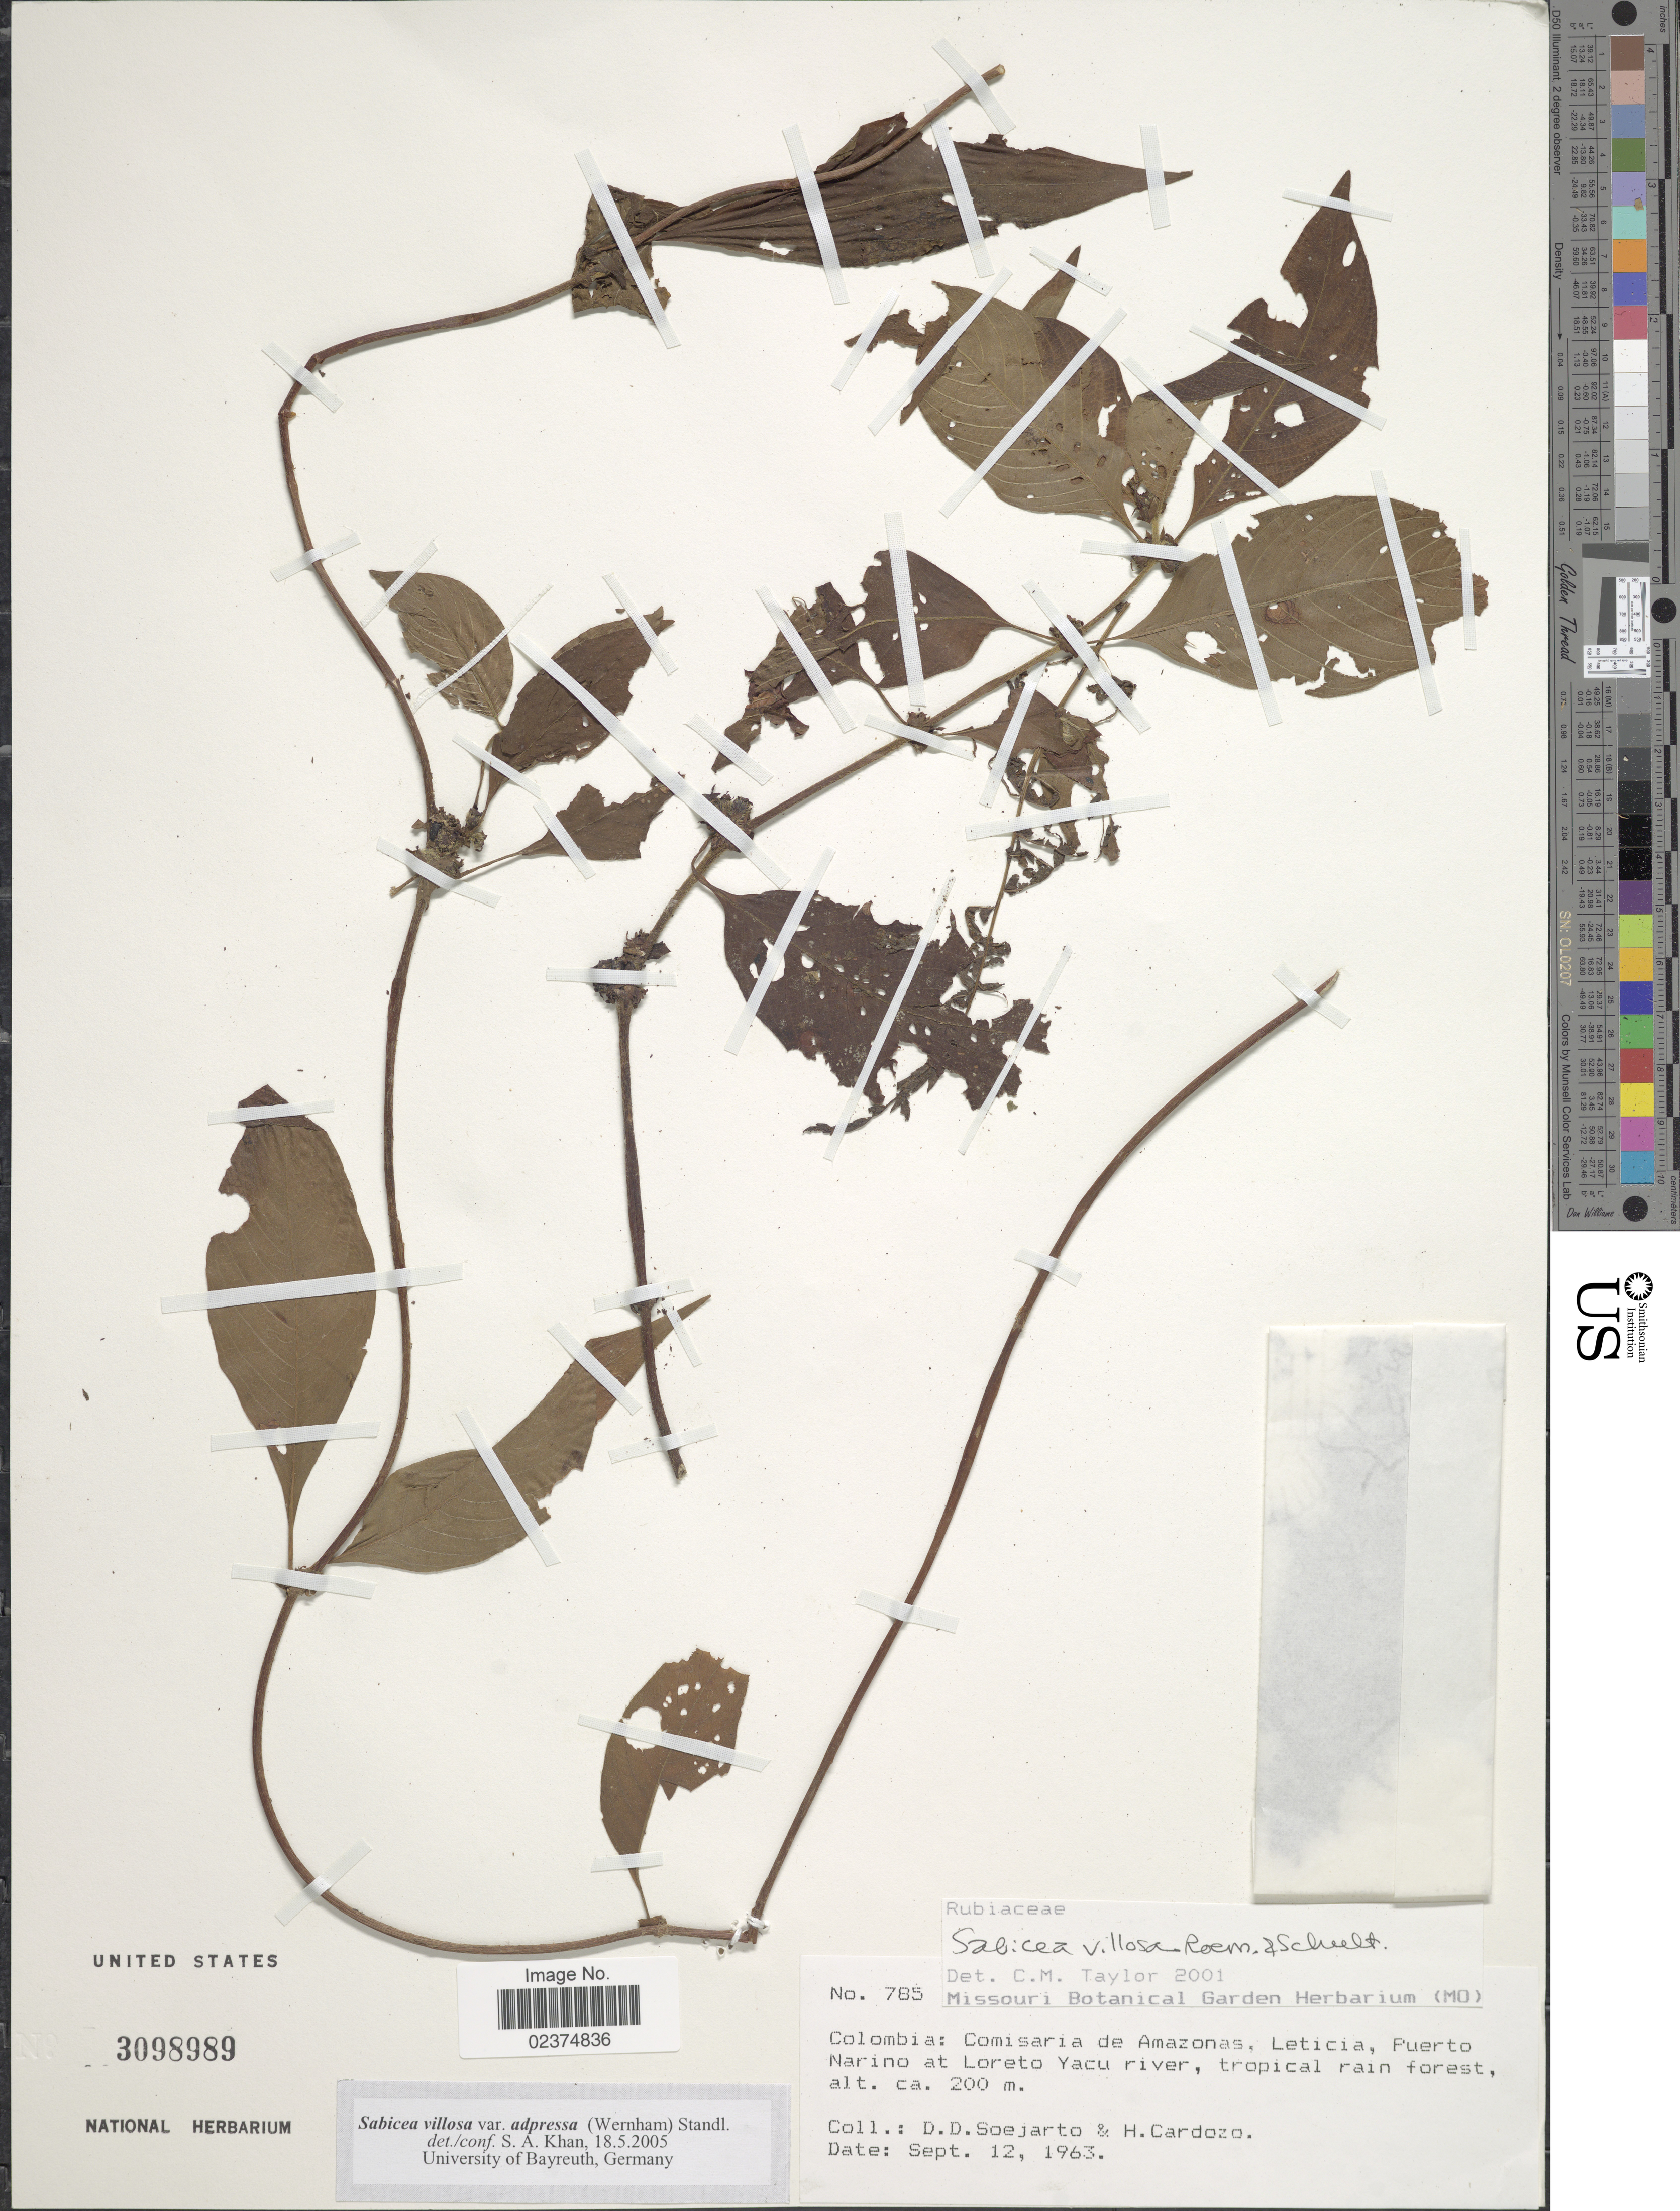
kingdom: Plantae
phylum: Tracheophyta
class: Magnoliopsida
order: Gentianales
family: Rubiaceae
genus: Sabicea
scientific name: Sabicea villosa var. adpressa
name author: (Wernham) Standl.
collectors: H. Cardozo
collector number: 785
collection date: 1963-09-12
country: Colombia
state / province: Amazônas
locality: Comisaria de Amazonas, Leticia, Puerto Narino at Loreto Yacu river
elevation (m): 200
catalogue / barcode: US 3098989